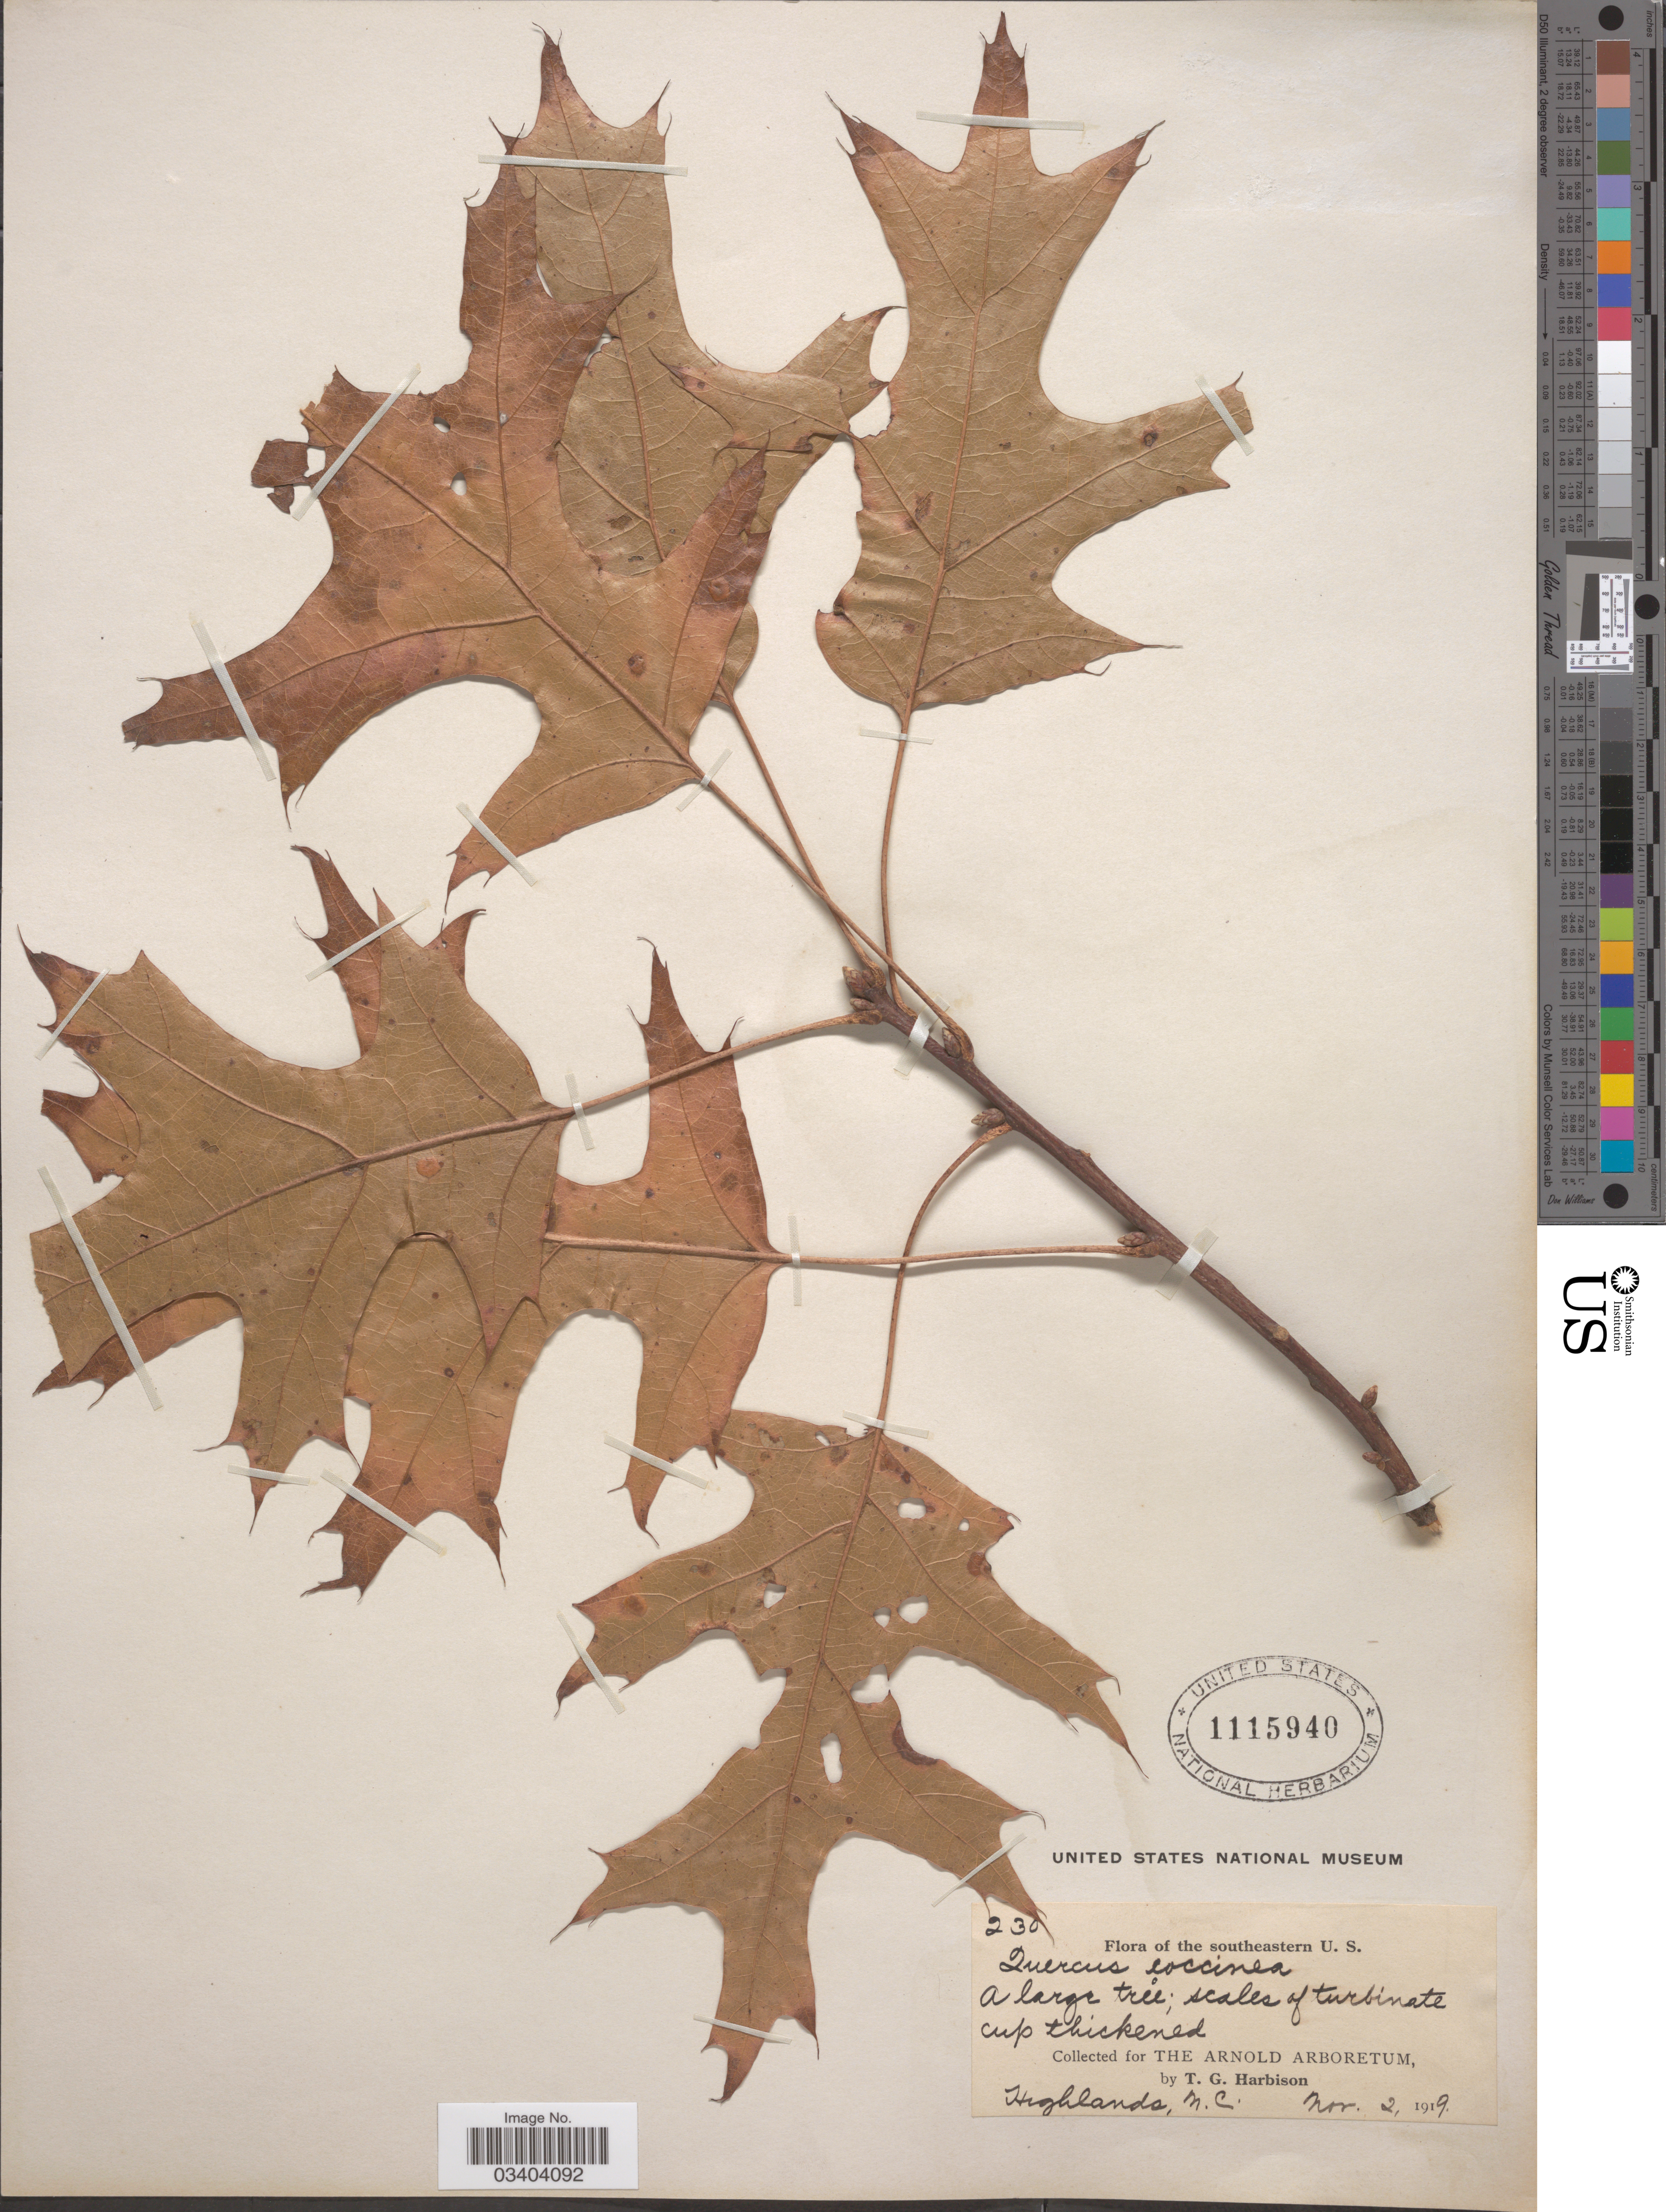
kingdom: Plantae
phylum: Tracheophyta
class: Magnoliopsida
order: Fagales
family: Fagaceae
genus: Quercus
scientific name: Quercus coccinea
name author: Münchh.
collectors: T. Harbison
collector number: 230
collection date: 1919-11-02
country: United States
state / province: North Carolina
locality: Highlands.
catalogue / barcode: US 1115940